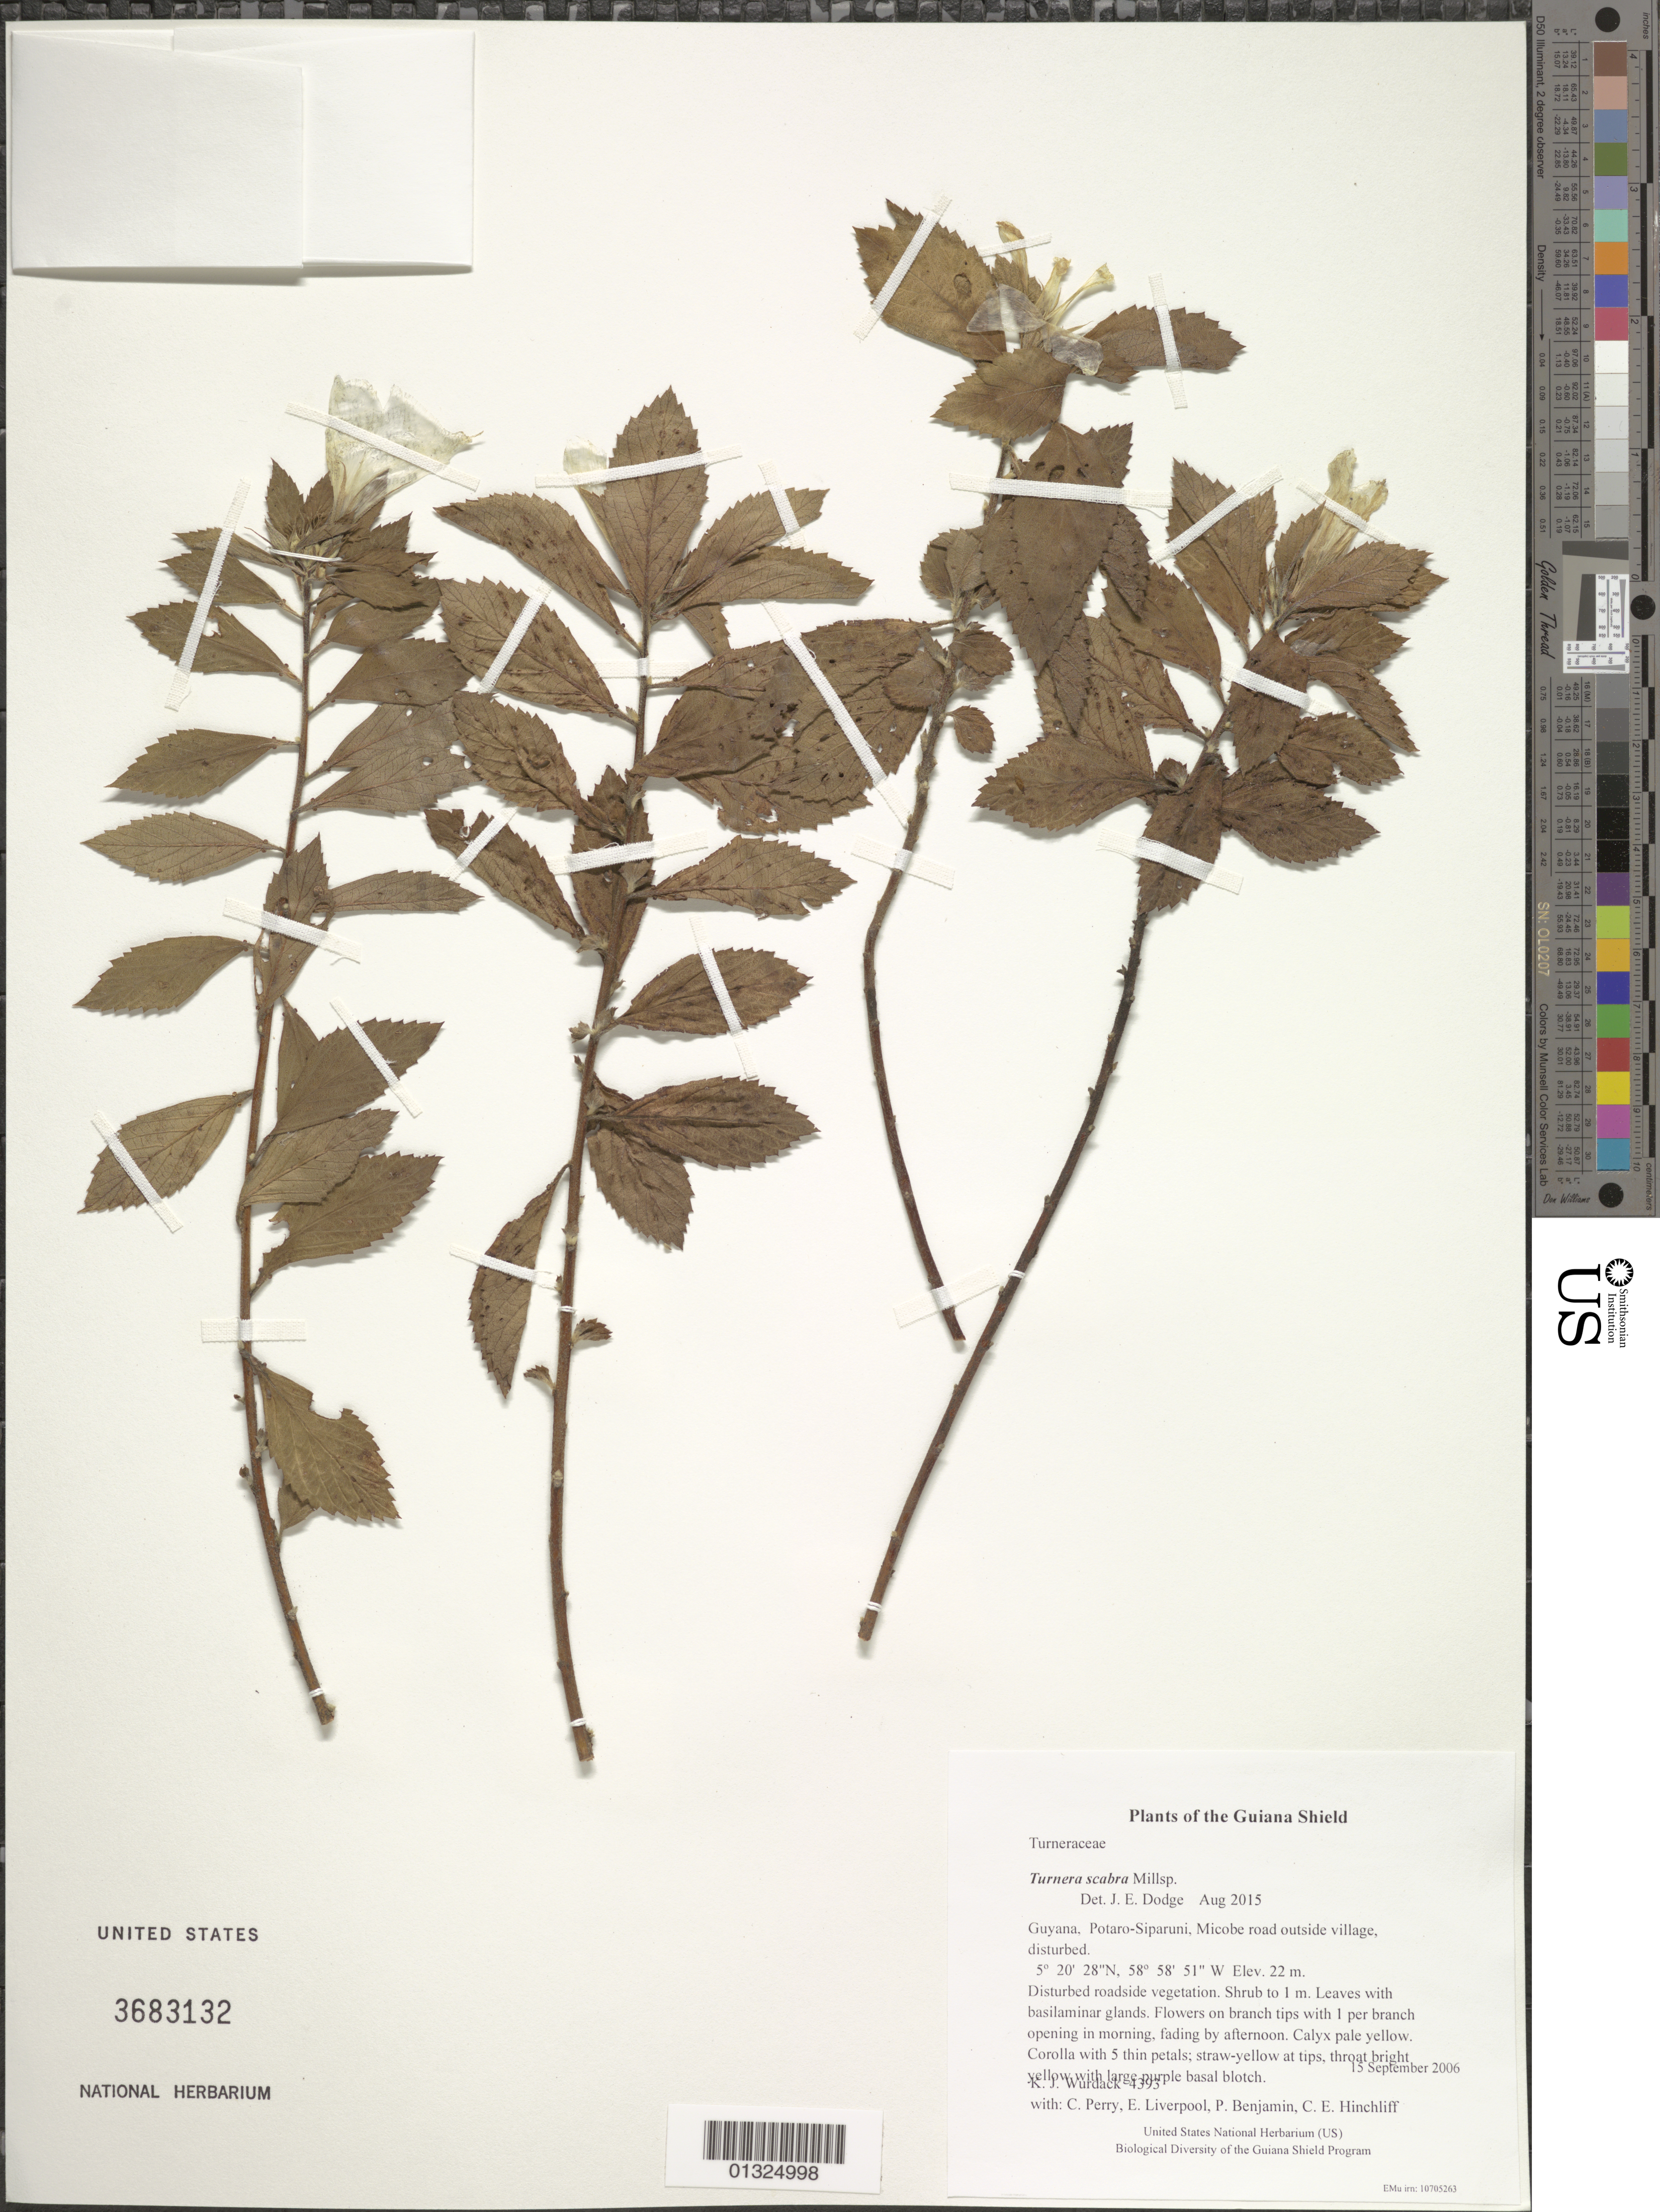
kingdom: Plantae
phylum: Tracheophyta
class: Magnoliopsida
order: Malpighiales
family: Turneraceae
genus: Turnera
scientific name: Turnera scabra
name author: Millsp.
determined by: Dodge, J. E.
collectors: K. Wurdack, C. Perry, E. Liverpool, P. Benjamin, C. E. Hinchliff & K. M. Redden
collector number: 4393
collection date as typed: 15 September 2006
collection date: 2006-09-15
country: Guyana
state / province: Potaro-Siparuni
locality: Micobe road outside village, disturbed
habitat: Disturbed roadside vegetation.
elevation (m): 22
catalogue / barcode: US 3683132